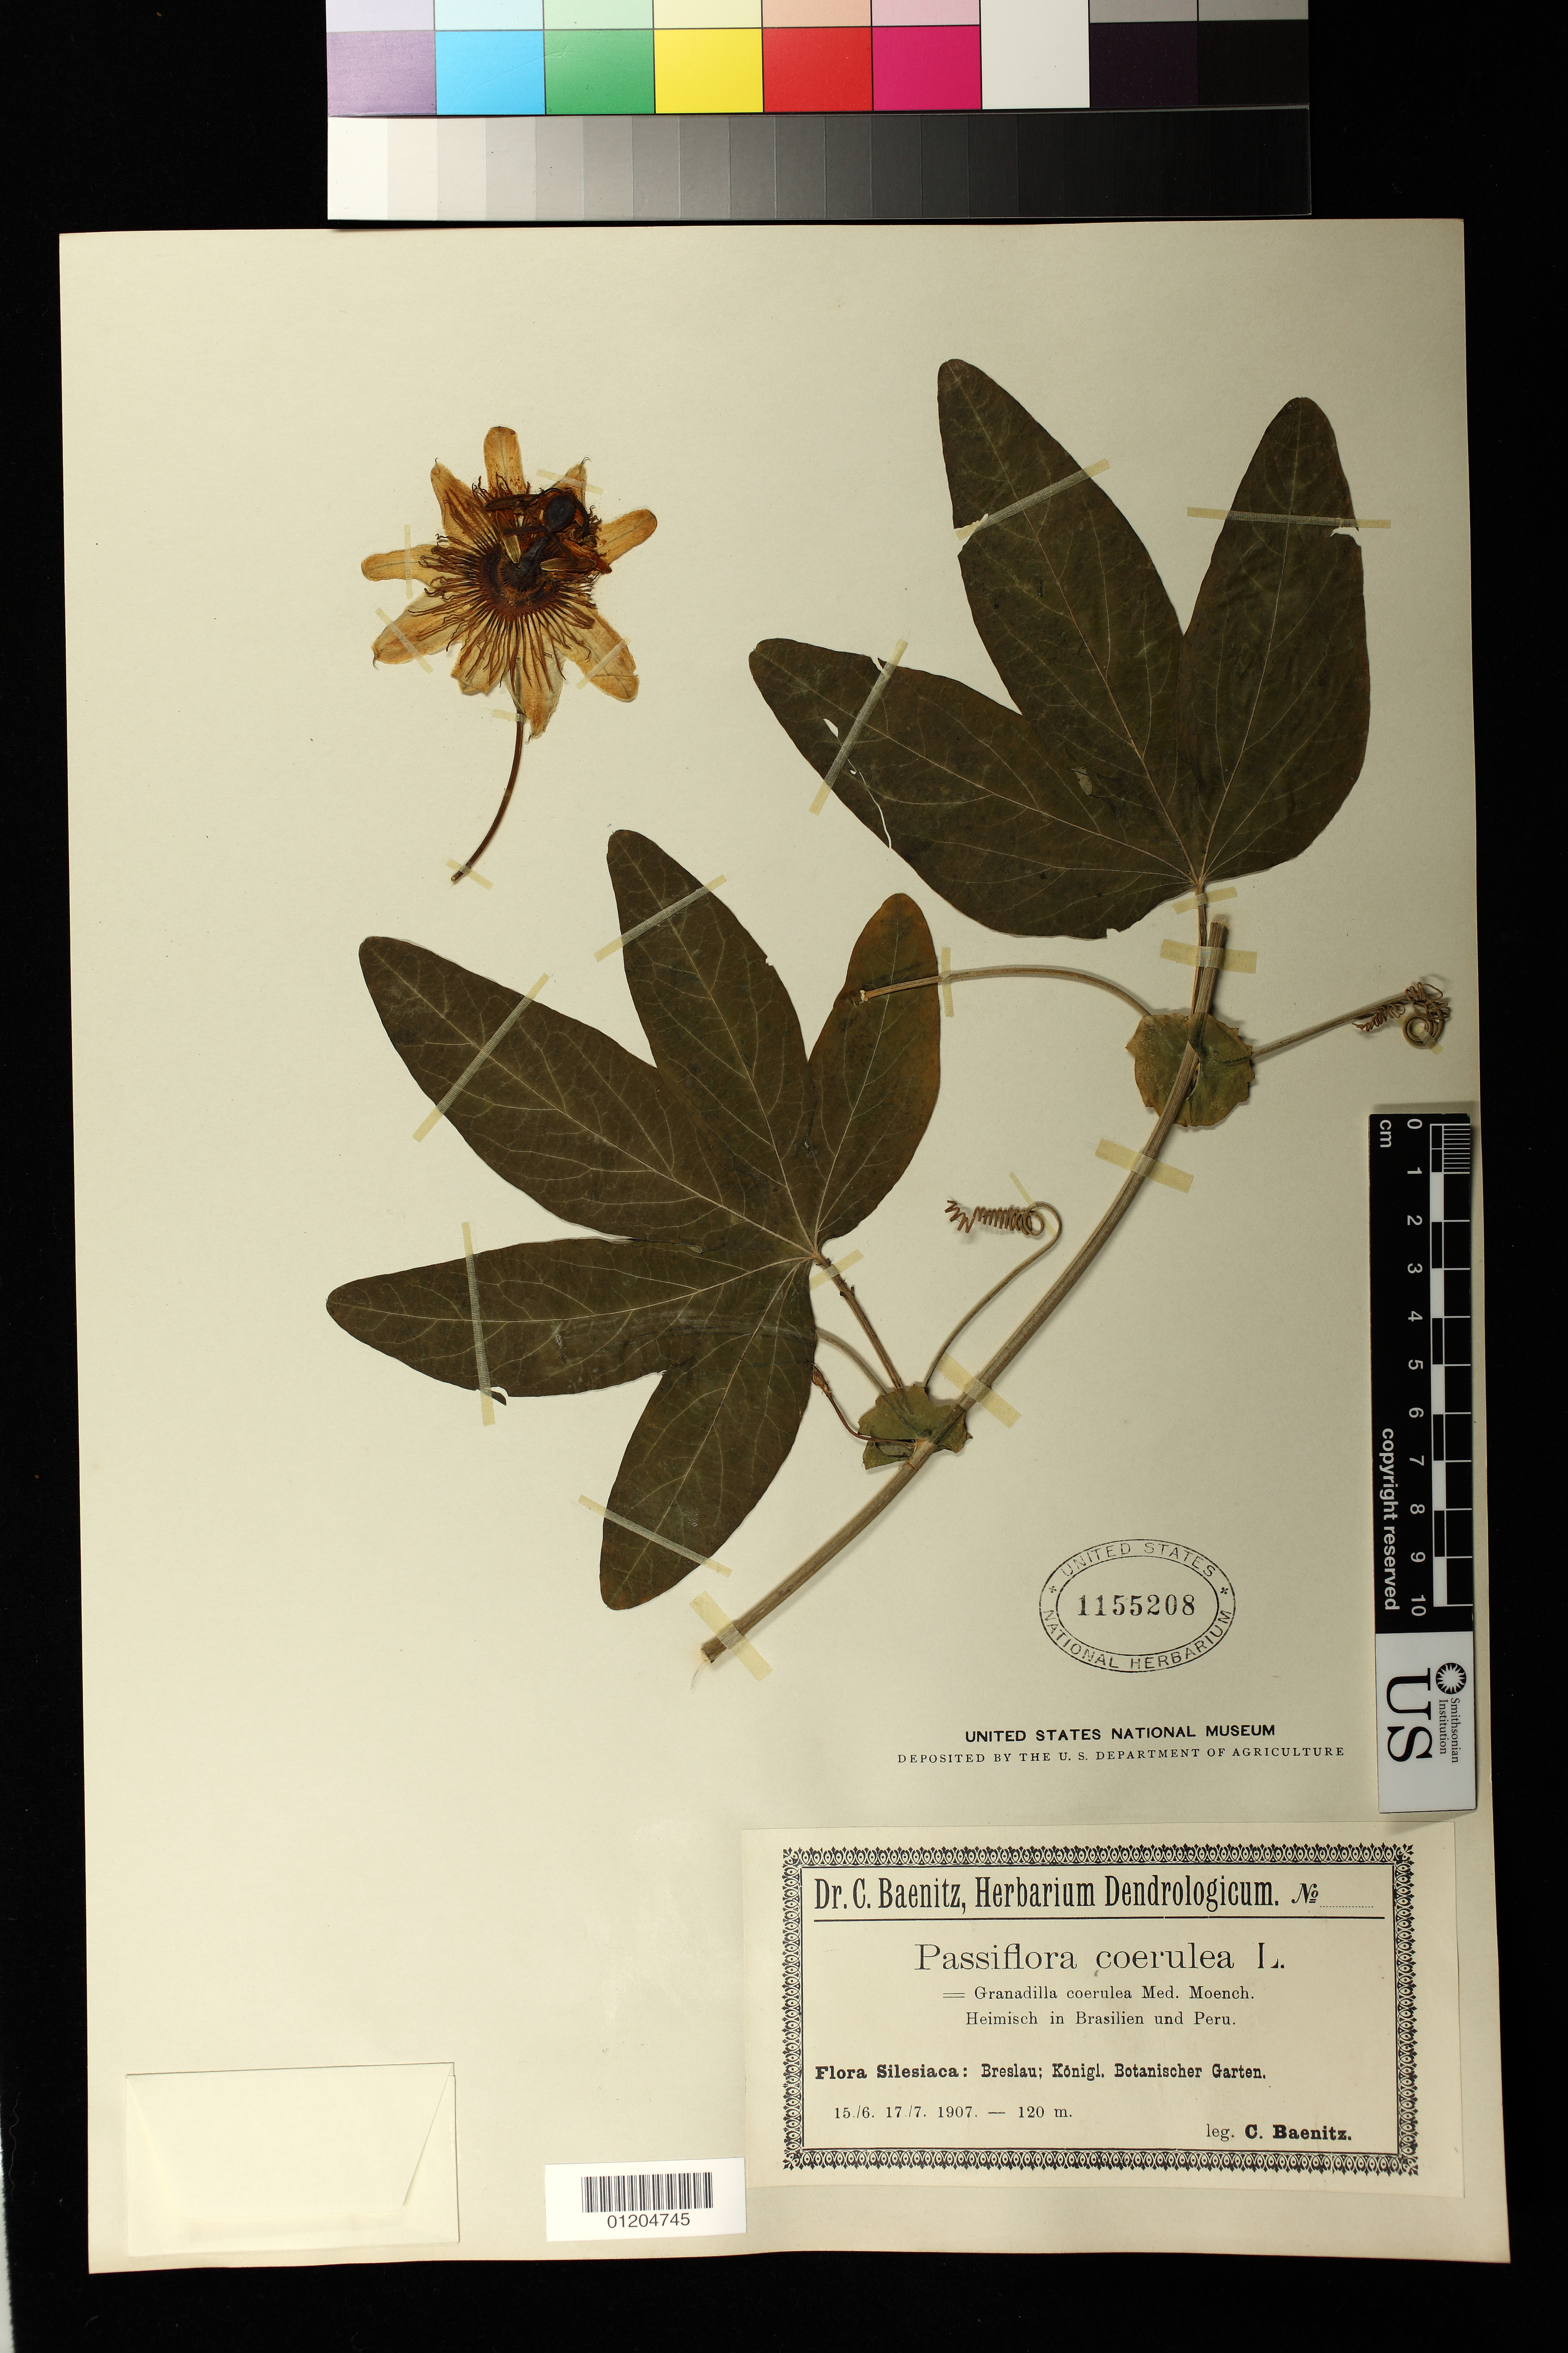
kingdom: Plantae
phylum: Tracheophyta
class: Magnoliopsida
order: Malpighiales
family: Passifloraceae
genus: Passiflora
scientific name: Passiflora coerulea L., orth. var. 'caerulea'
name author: L.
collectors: C. G. Baenitz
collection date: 1907-06-15/1907-07-17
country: Poland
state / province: Dolnoslaskie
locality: Flora Silesiaca: Breslau; Konigl. Botanischer Garten.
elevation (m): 120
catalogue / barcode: US 1155208